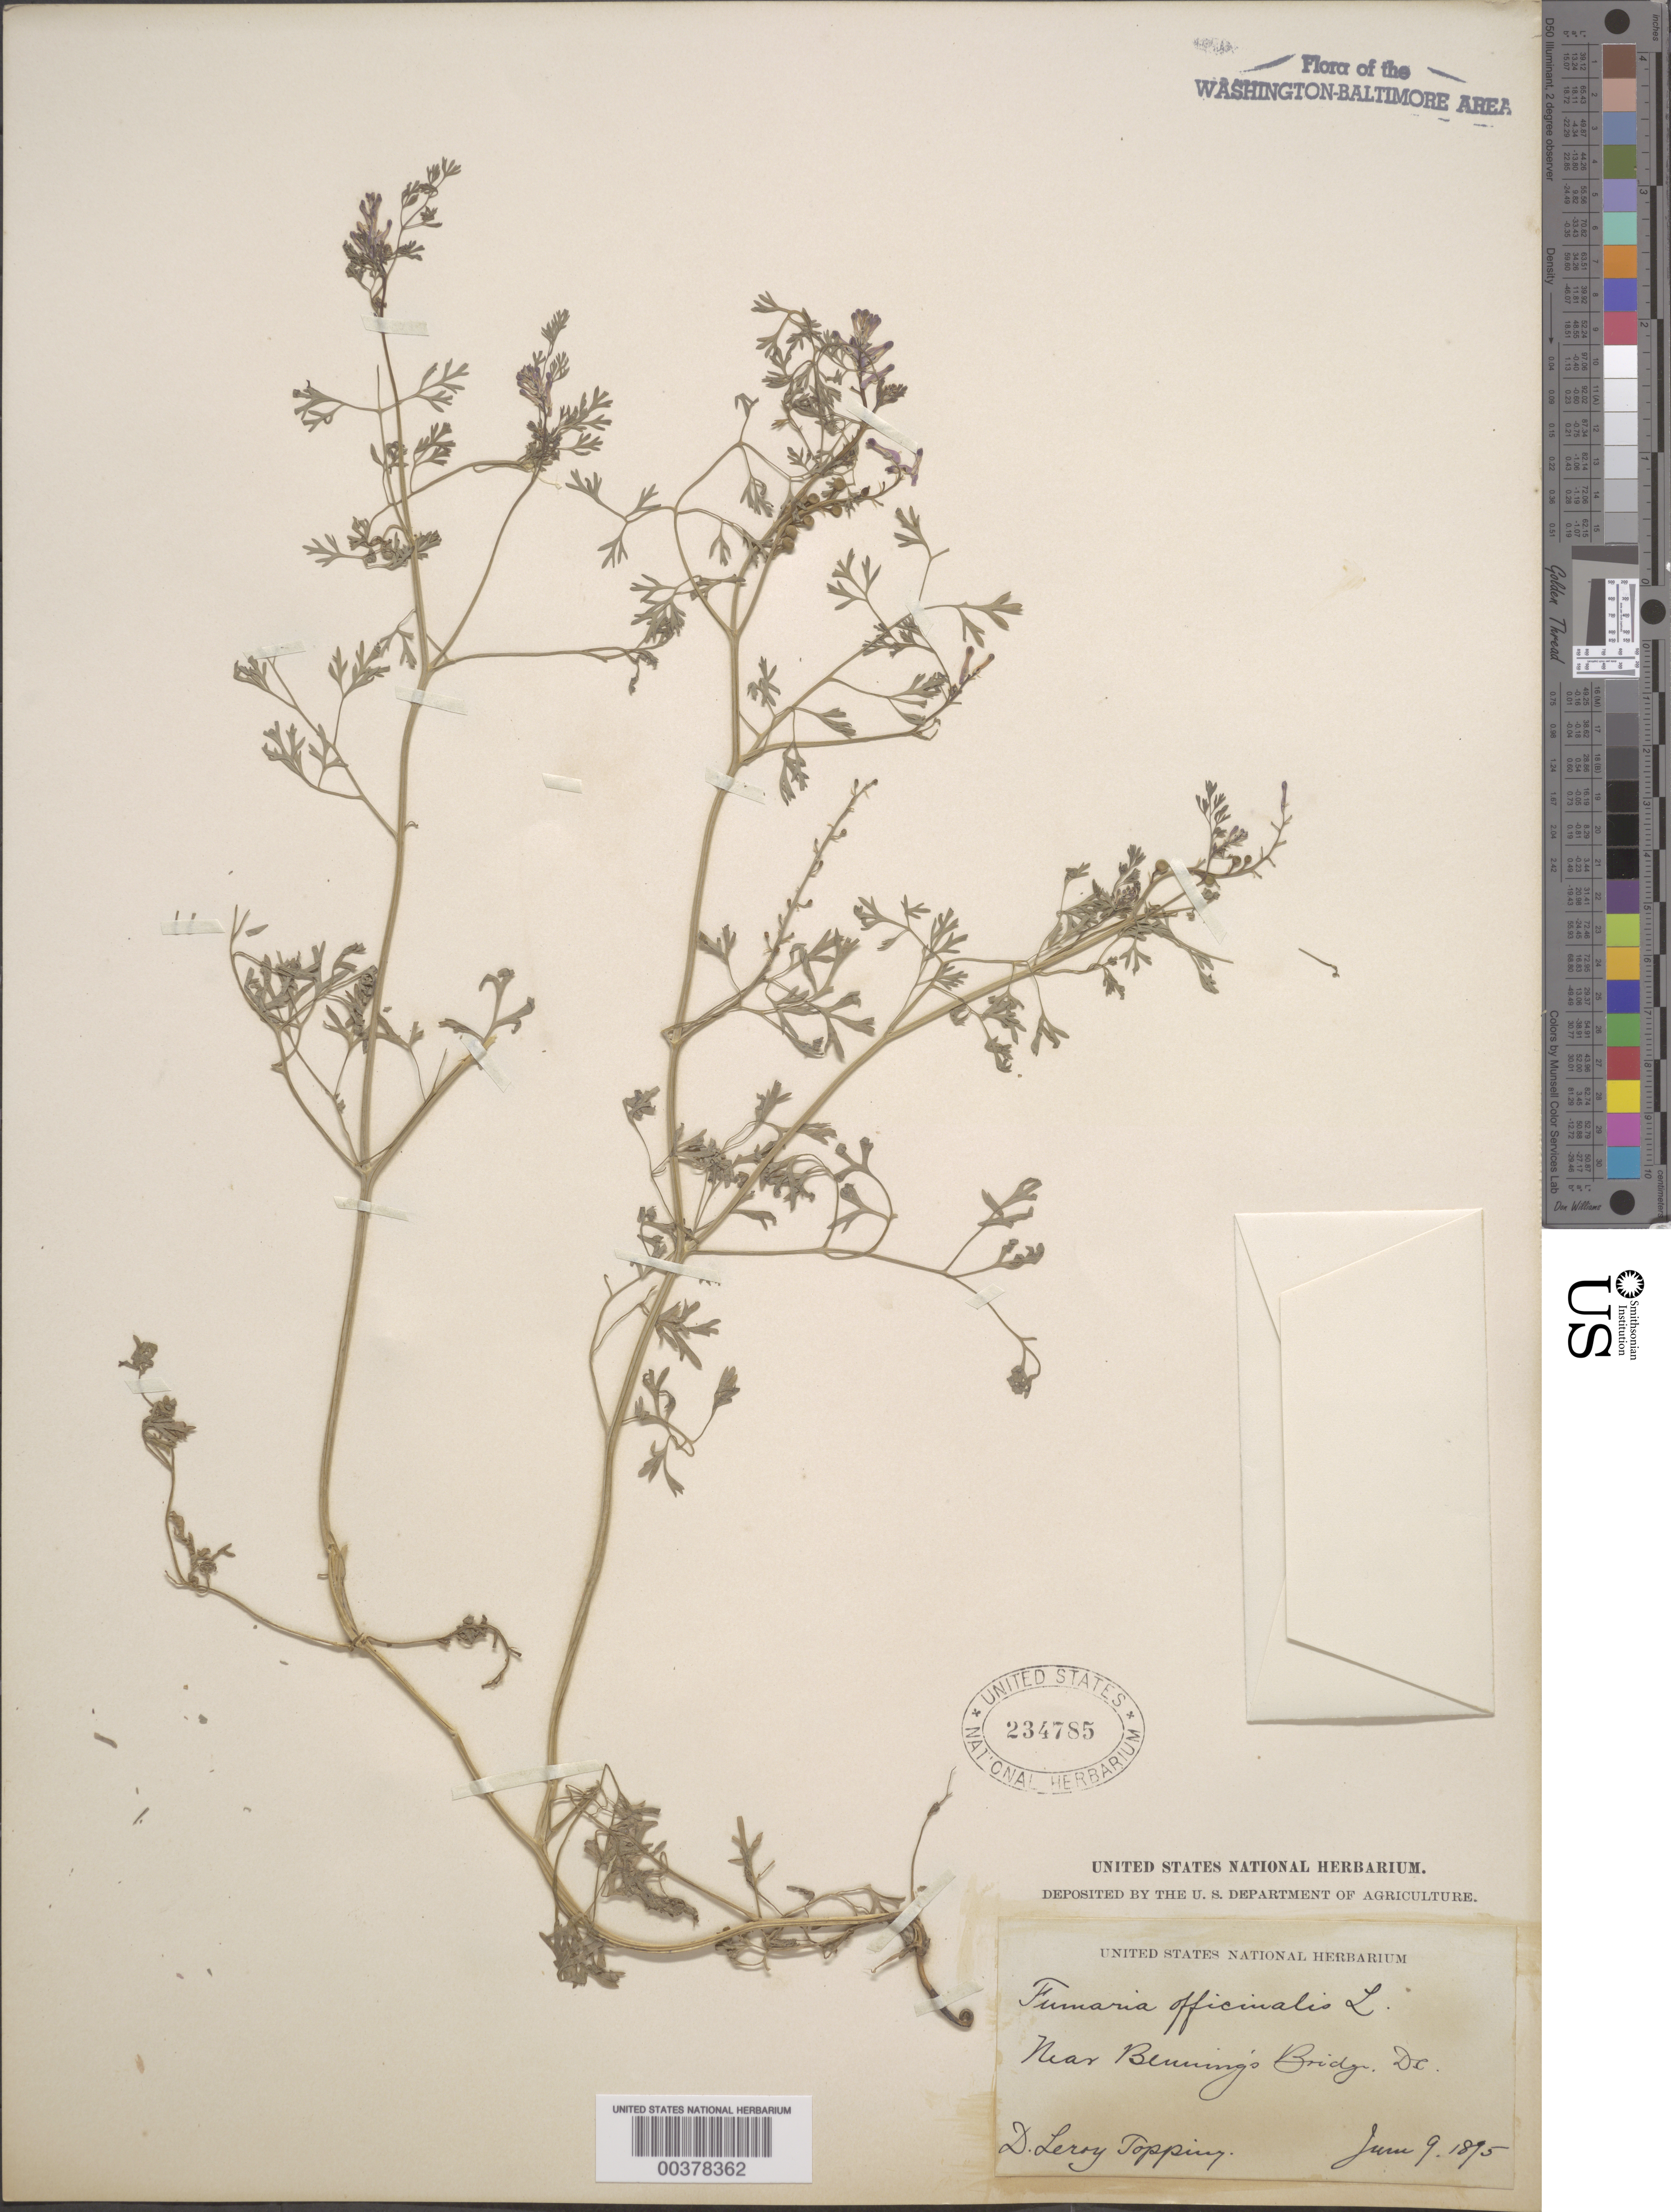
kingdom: Plantae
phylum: Tracheophyta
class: Magnoliopsida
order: Ranunculales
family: Papaveraceae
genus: Fumaria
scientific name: Fumaria officinalis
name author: L.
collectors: D. L. Topping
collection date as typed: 09 Jun 1895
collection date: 1895-06-09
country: United States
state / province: District of Columbia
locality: Bennings Bridge vicinity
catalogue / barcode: US 234785